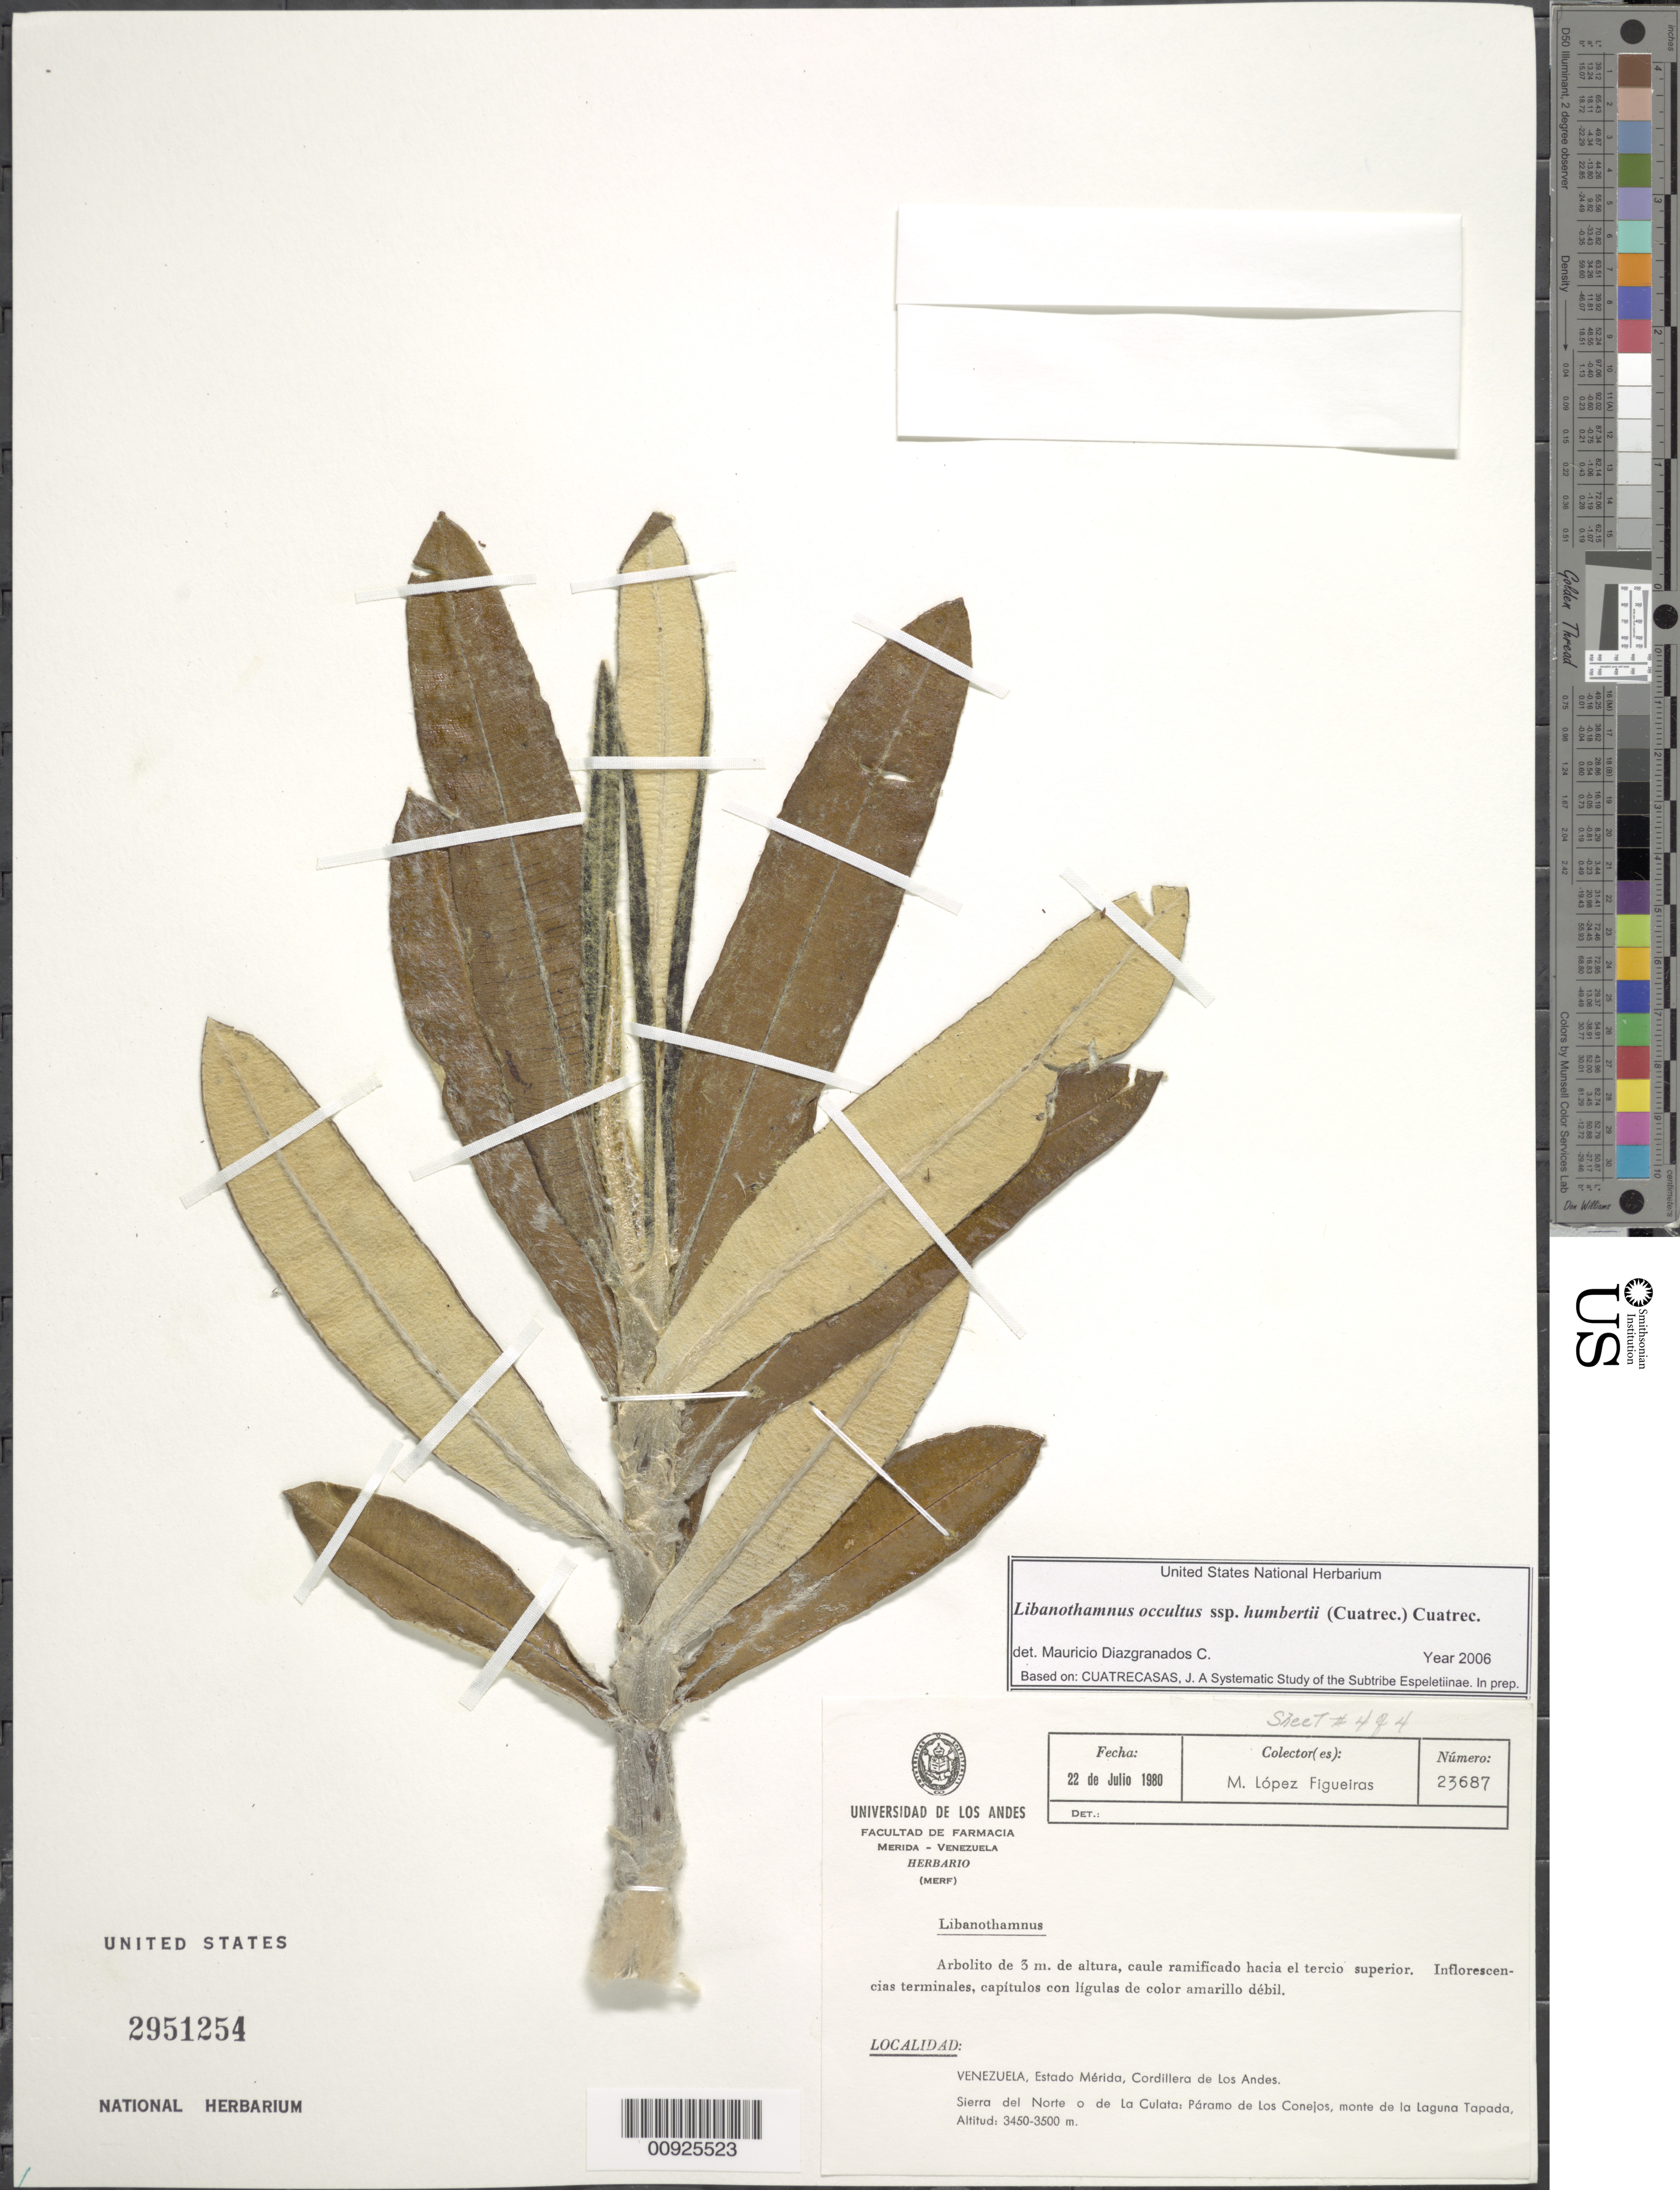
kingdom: Plantae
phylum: Tracheophyta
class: Magnoliopsida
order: Asterales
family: Asteraceae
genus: Libanothamnus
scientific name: Libanothamnus occultus subsp. humbertii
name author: (Cuatrec.) Cuatrec.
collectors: M. López Figueiras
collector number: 23687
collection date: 1980-07-22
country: Venezuela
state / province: Mérida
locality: P. de los Conejos. Sierra del Norte o de la Culata, Páramo de los Conejos, monte de la Laguna Tapada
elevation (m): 3450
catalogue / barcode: US 2951254